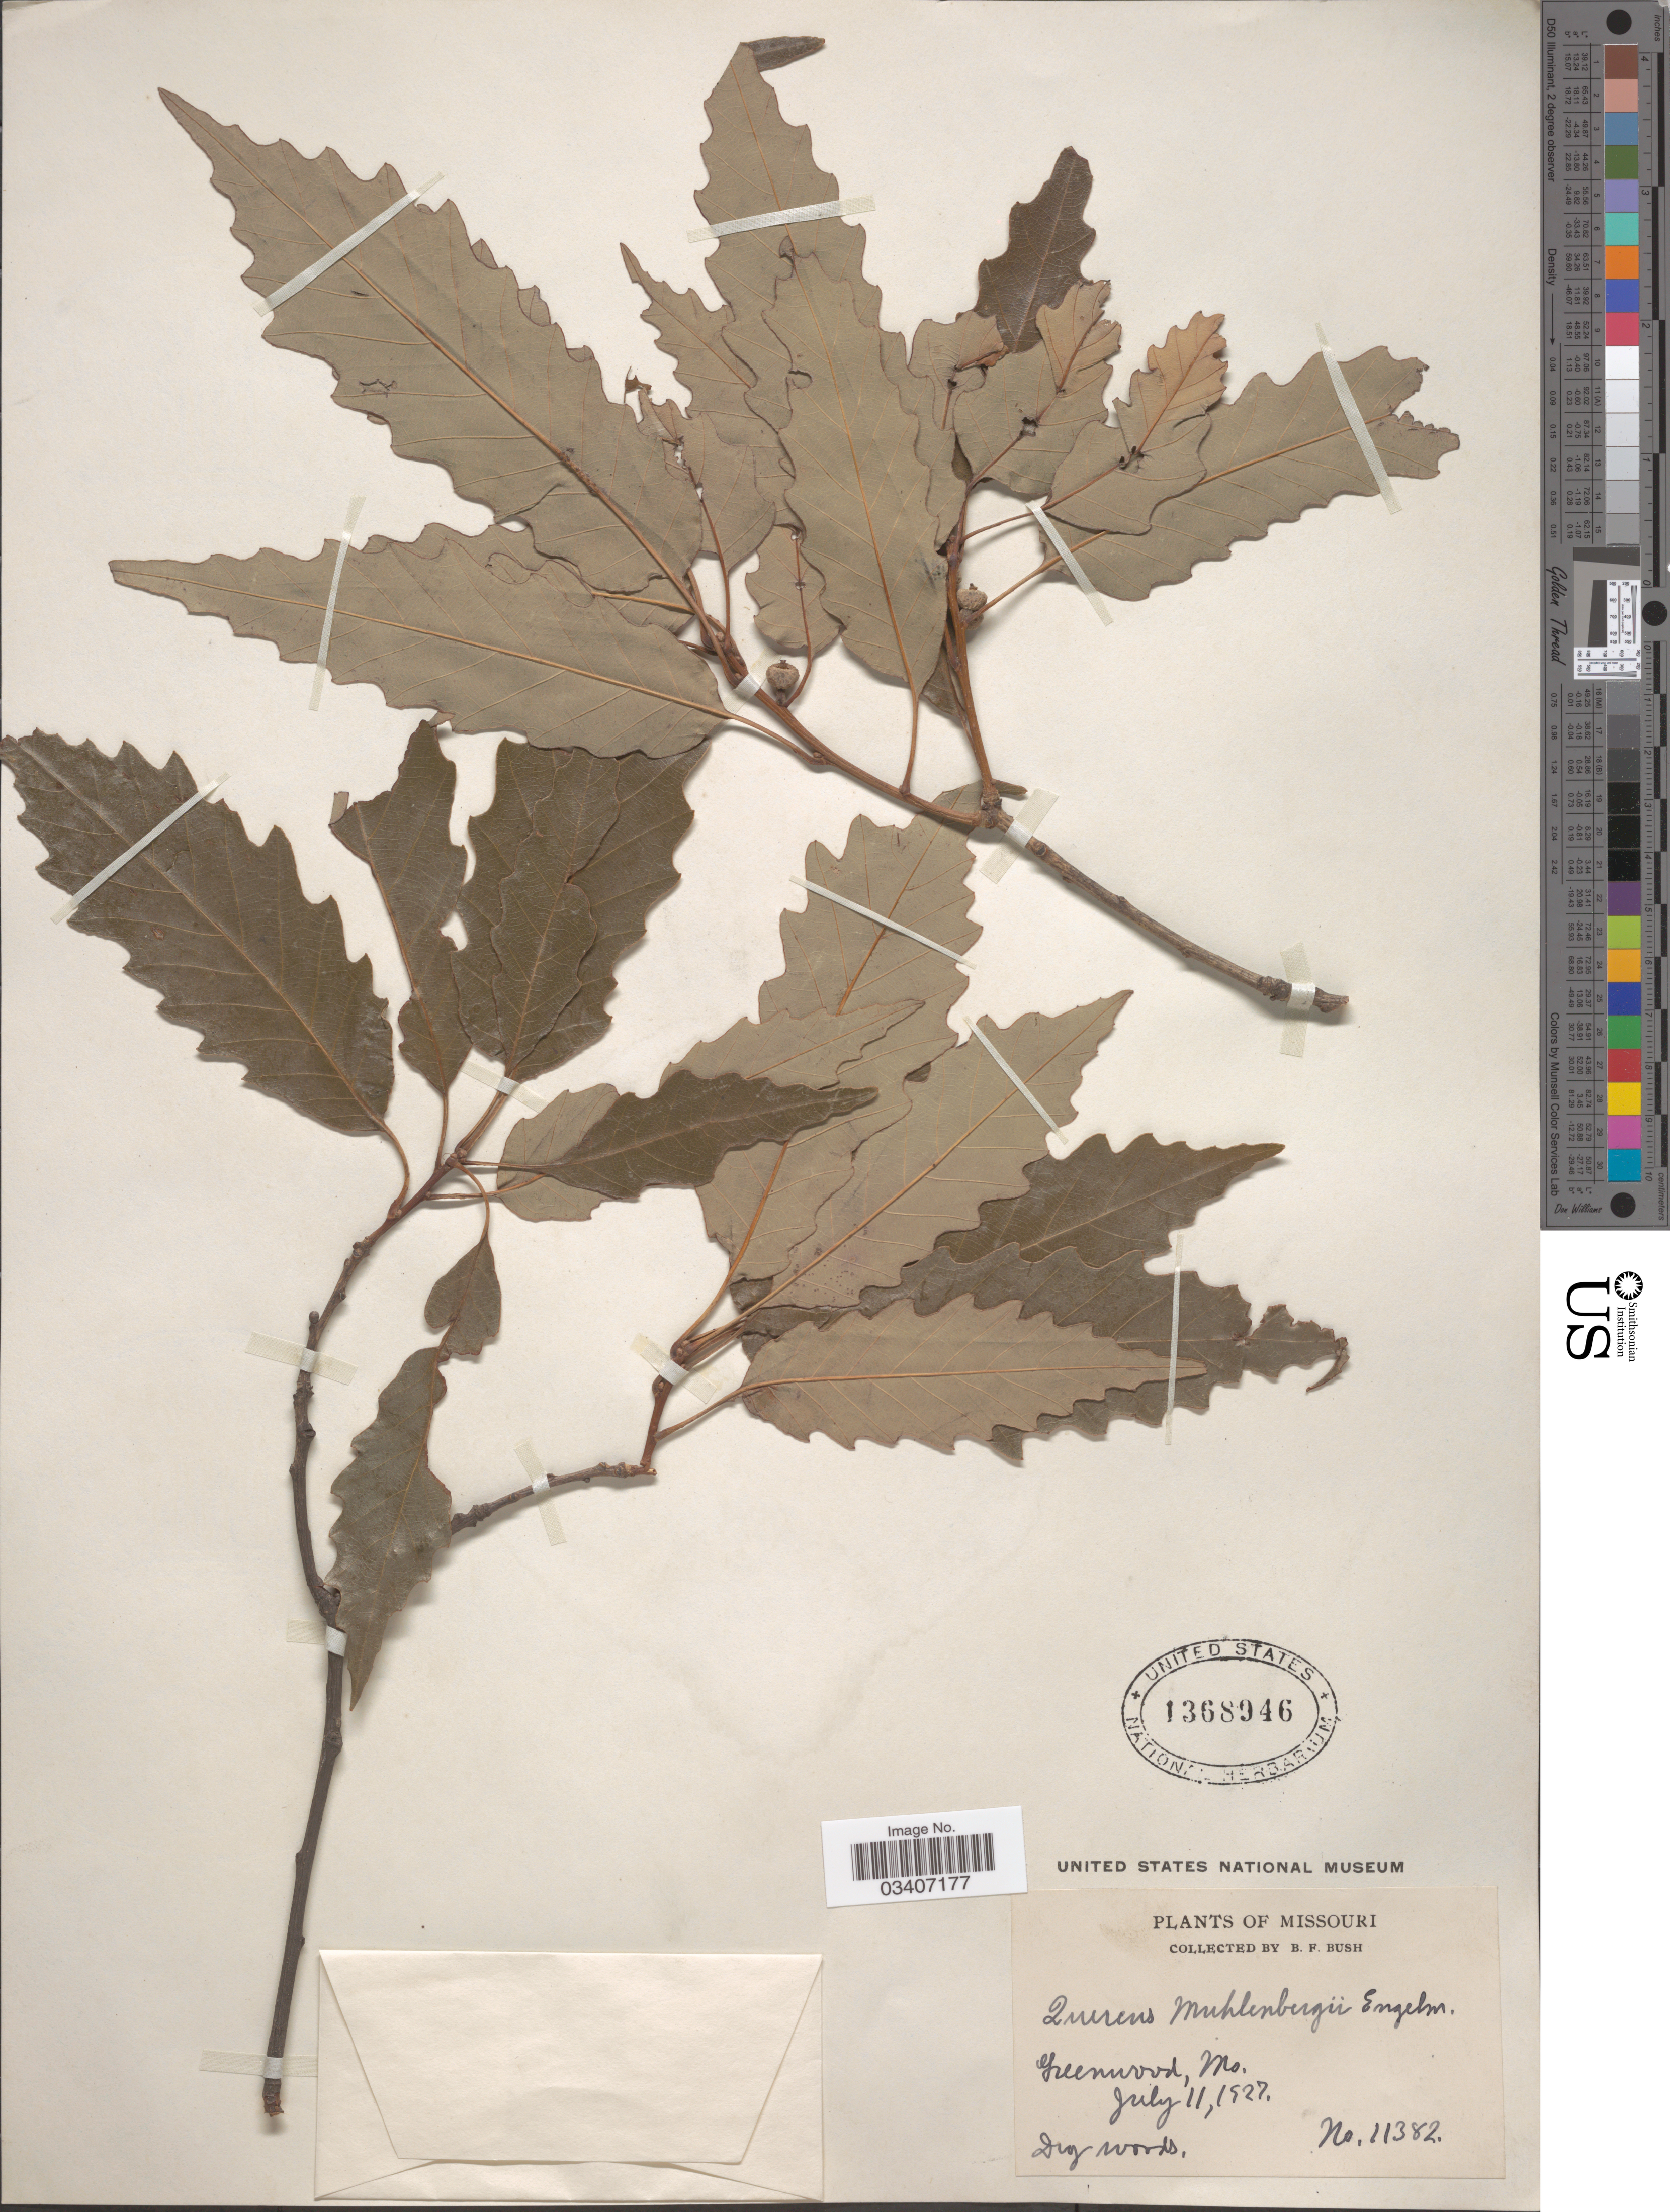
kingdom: Plantae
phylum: Tracheophyta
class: Magnoliopsida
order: Fagales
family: Fagaceae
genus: Quercus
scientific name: Quercus muehlenbergii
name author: Engelm.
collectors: B. F. Bush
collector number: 11382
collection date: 1927-07-11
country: United States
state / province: Missouri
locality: Greenwood.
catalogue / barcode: US 1368946